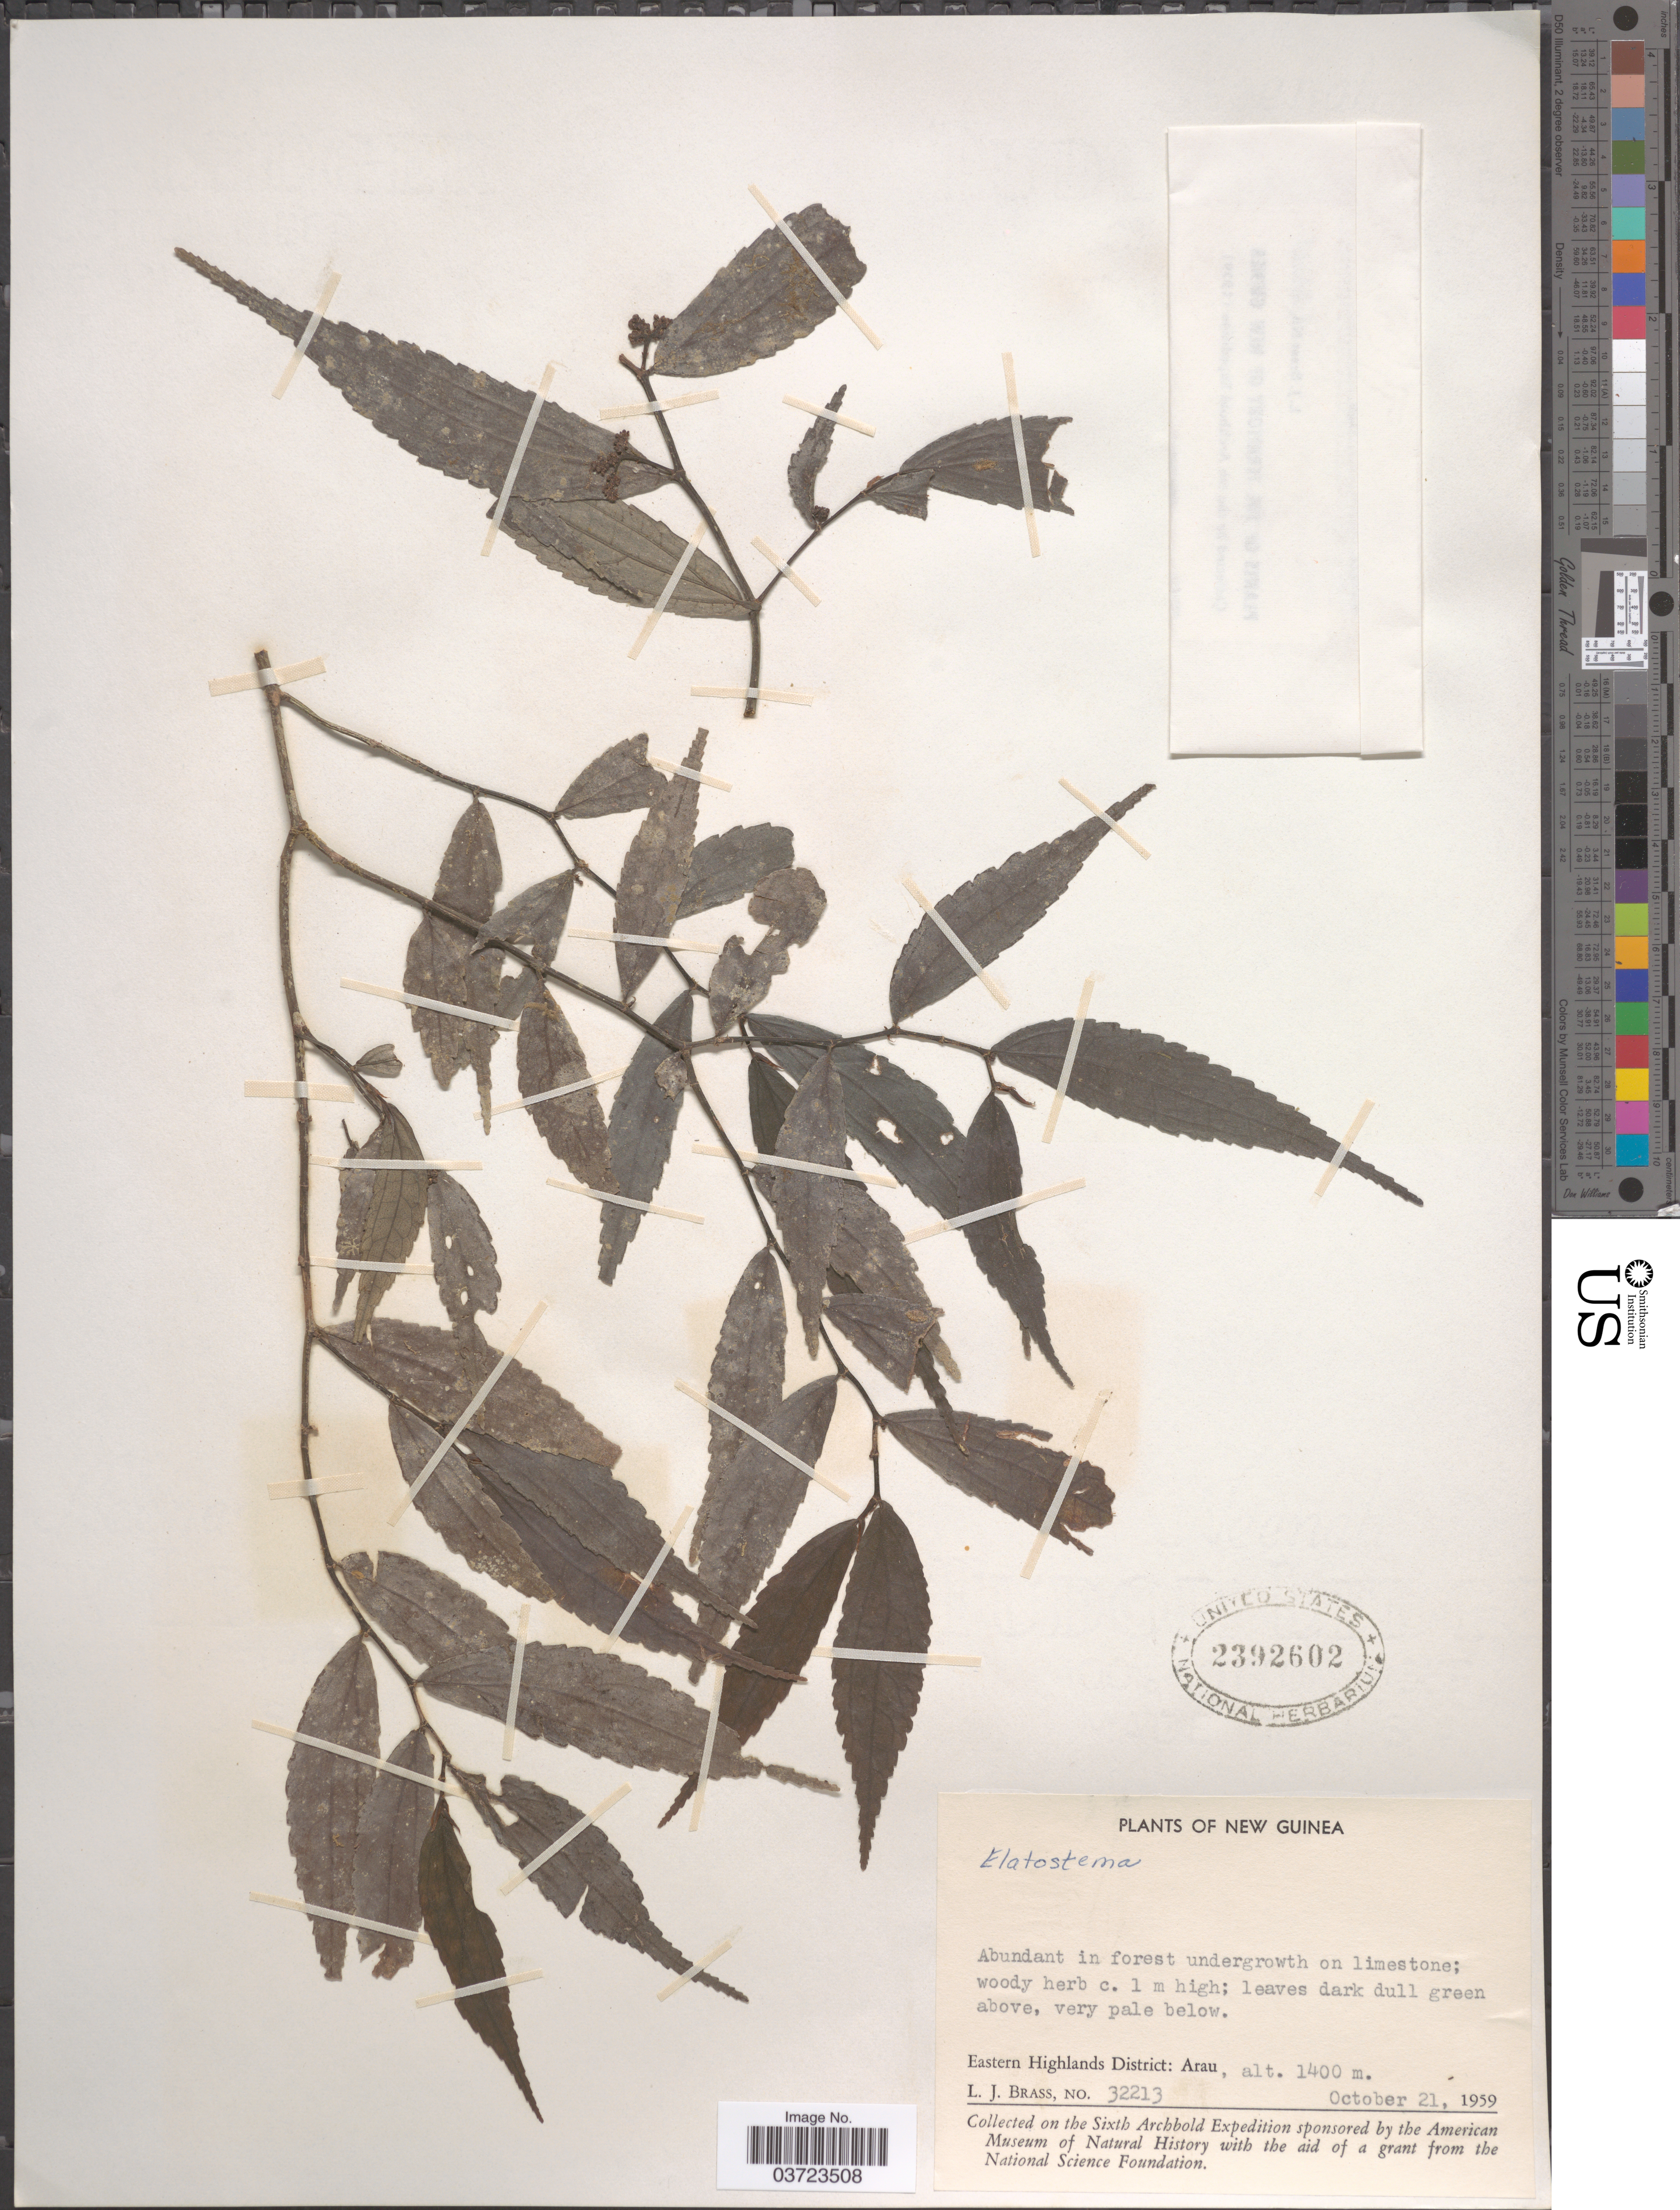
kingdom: Plantae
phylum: Tracheophyta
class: Magnoliopsida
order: Rosales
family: Urticaceae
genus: Elatostema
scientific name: Elatostema sp.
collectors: L. J. Brass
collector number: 32213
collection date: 1959-10-21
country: Papua New Guinea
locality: New Guinea. Eastern Highlands District: Arau.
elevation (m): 1400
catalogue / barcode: US 2392602